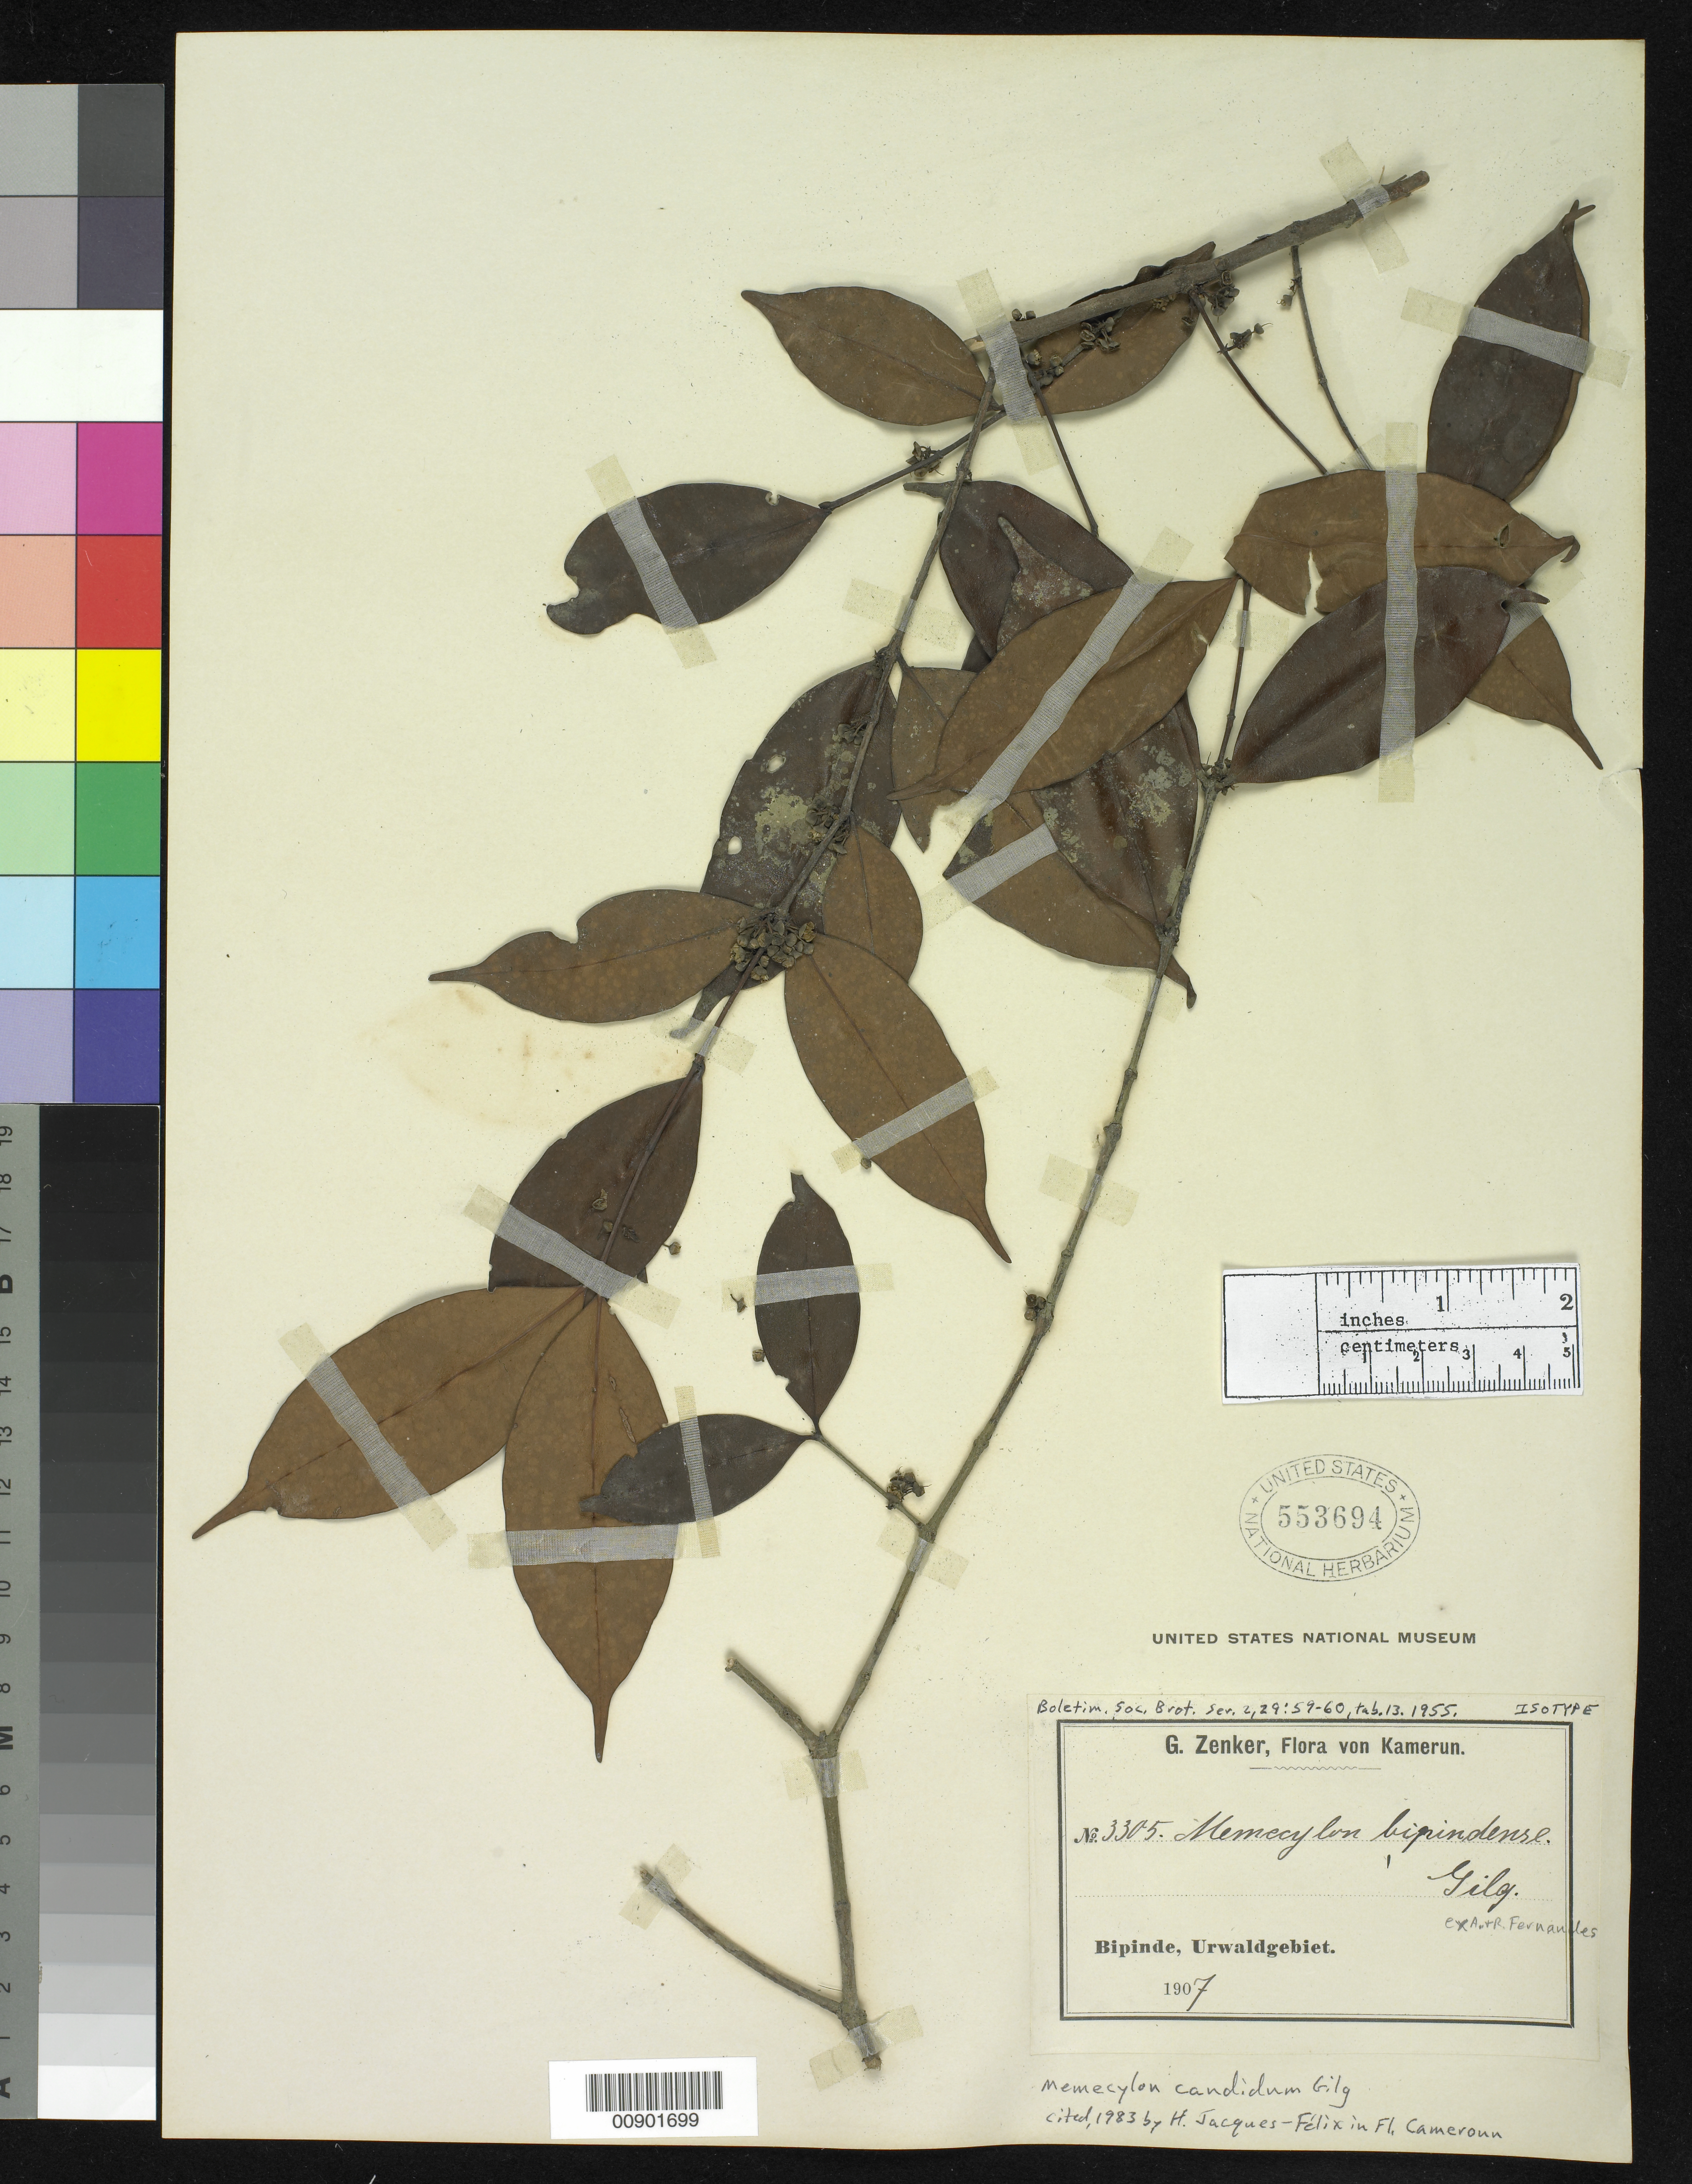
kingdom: Plantae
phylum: Tracheophyta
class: Magnoliopsida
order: Myrtales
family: Melastomataceae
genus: Memecylon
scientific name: Memecylon bipindense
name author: Gilg ex A. Fern. & Fernandes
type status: Isotype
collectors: G. A. Zenker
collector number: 3305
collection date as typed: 1907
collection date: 1907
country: Cameroon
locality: Kamerun, Bipinde, Urwaldgebiet.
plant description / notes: Current name as cited by H. Jacques-Félix in Fl. Cameroun (1983).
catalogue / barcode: US 553694